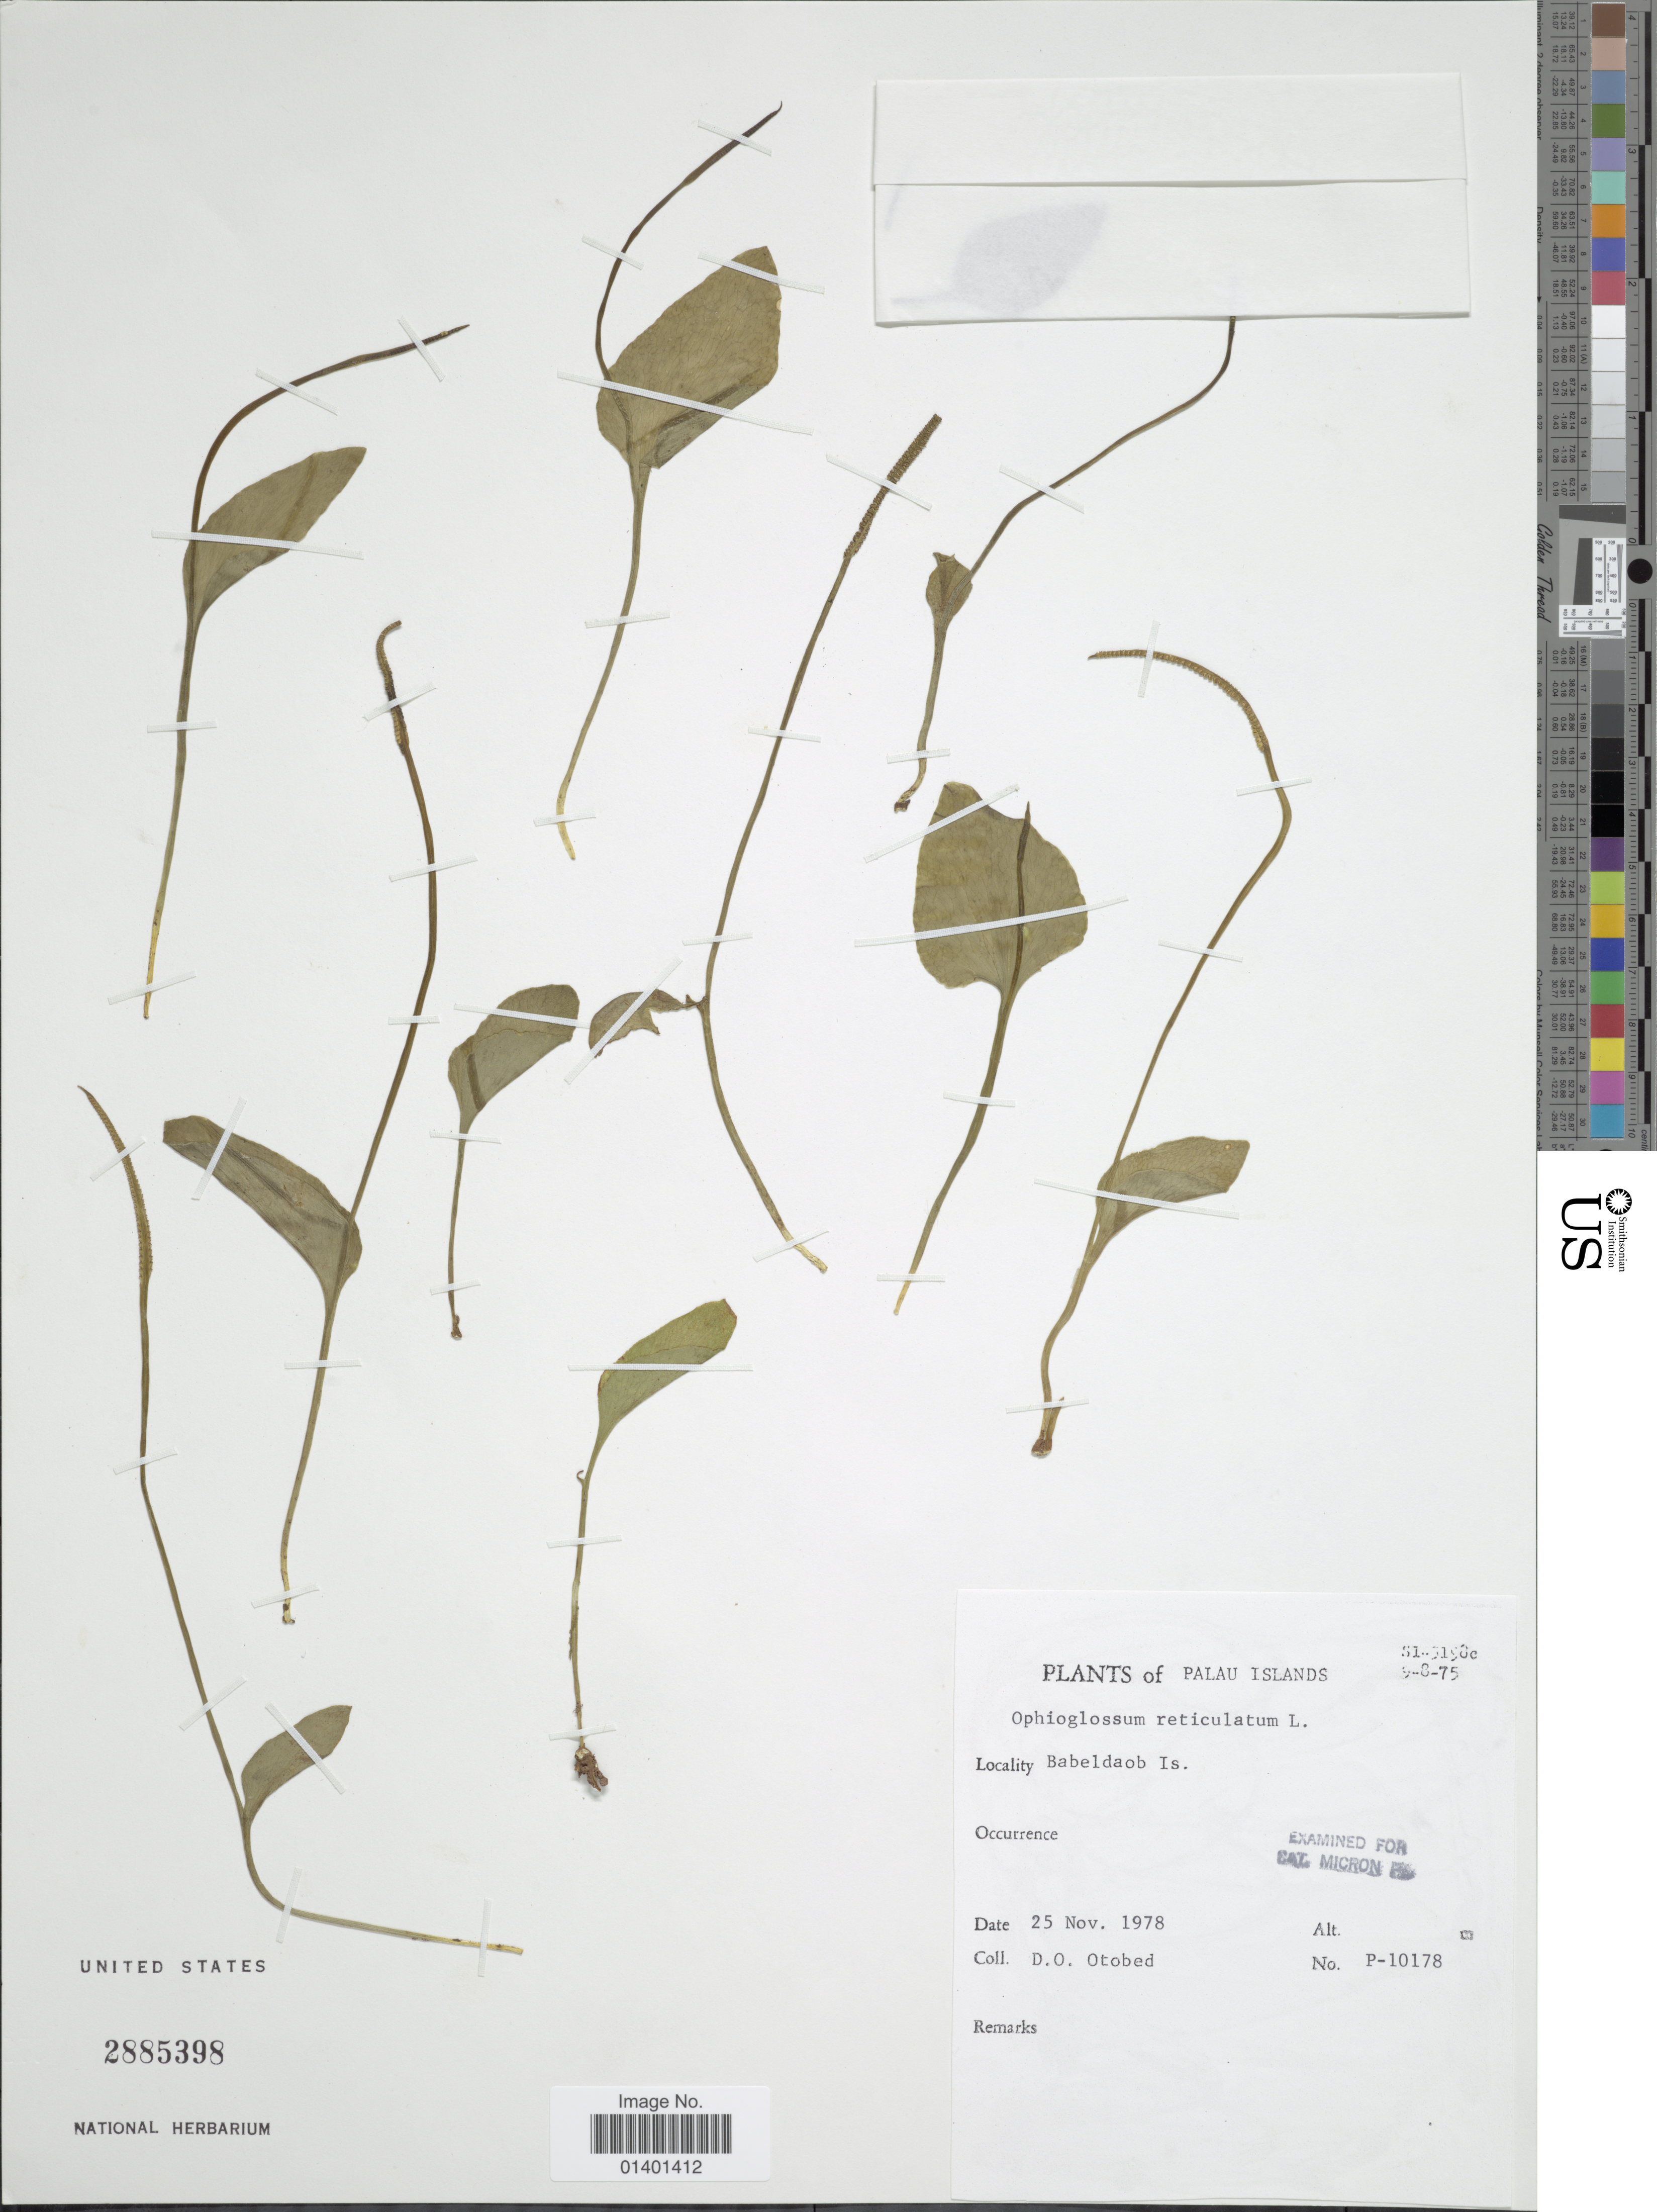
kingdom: Plantae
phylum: Tracheophyta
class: Polypodiopsida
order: Ophioglossales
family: Ophioglossaceae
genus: Ophioglossum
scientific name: Ophioglossum reticulatum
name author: L.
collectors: D. O. Otobed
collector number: P-10178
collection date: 1978-11-25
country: Palau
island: Babeldaob [Babelthuap]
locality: Palau islands, Babeldaob is.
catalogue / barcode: US 2885398